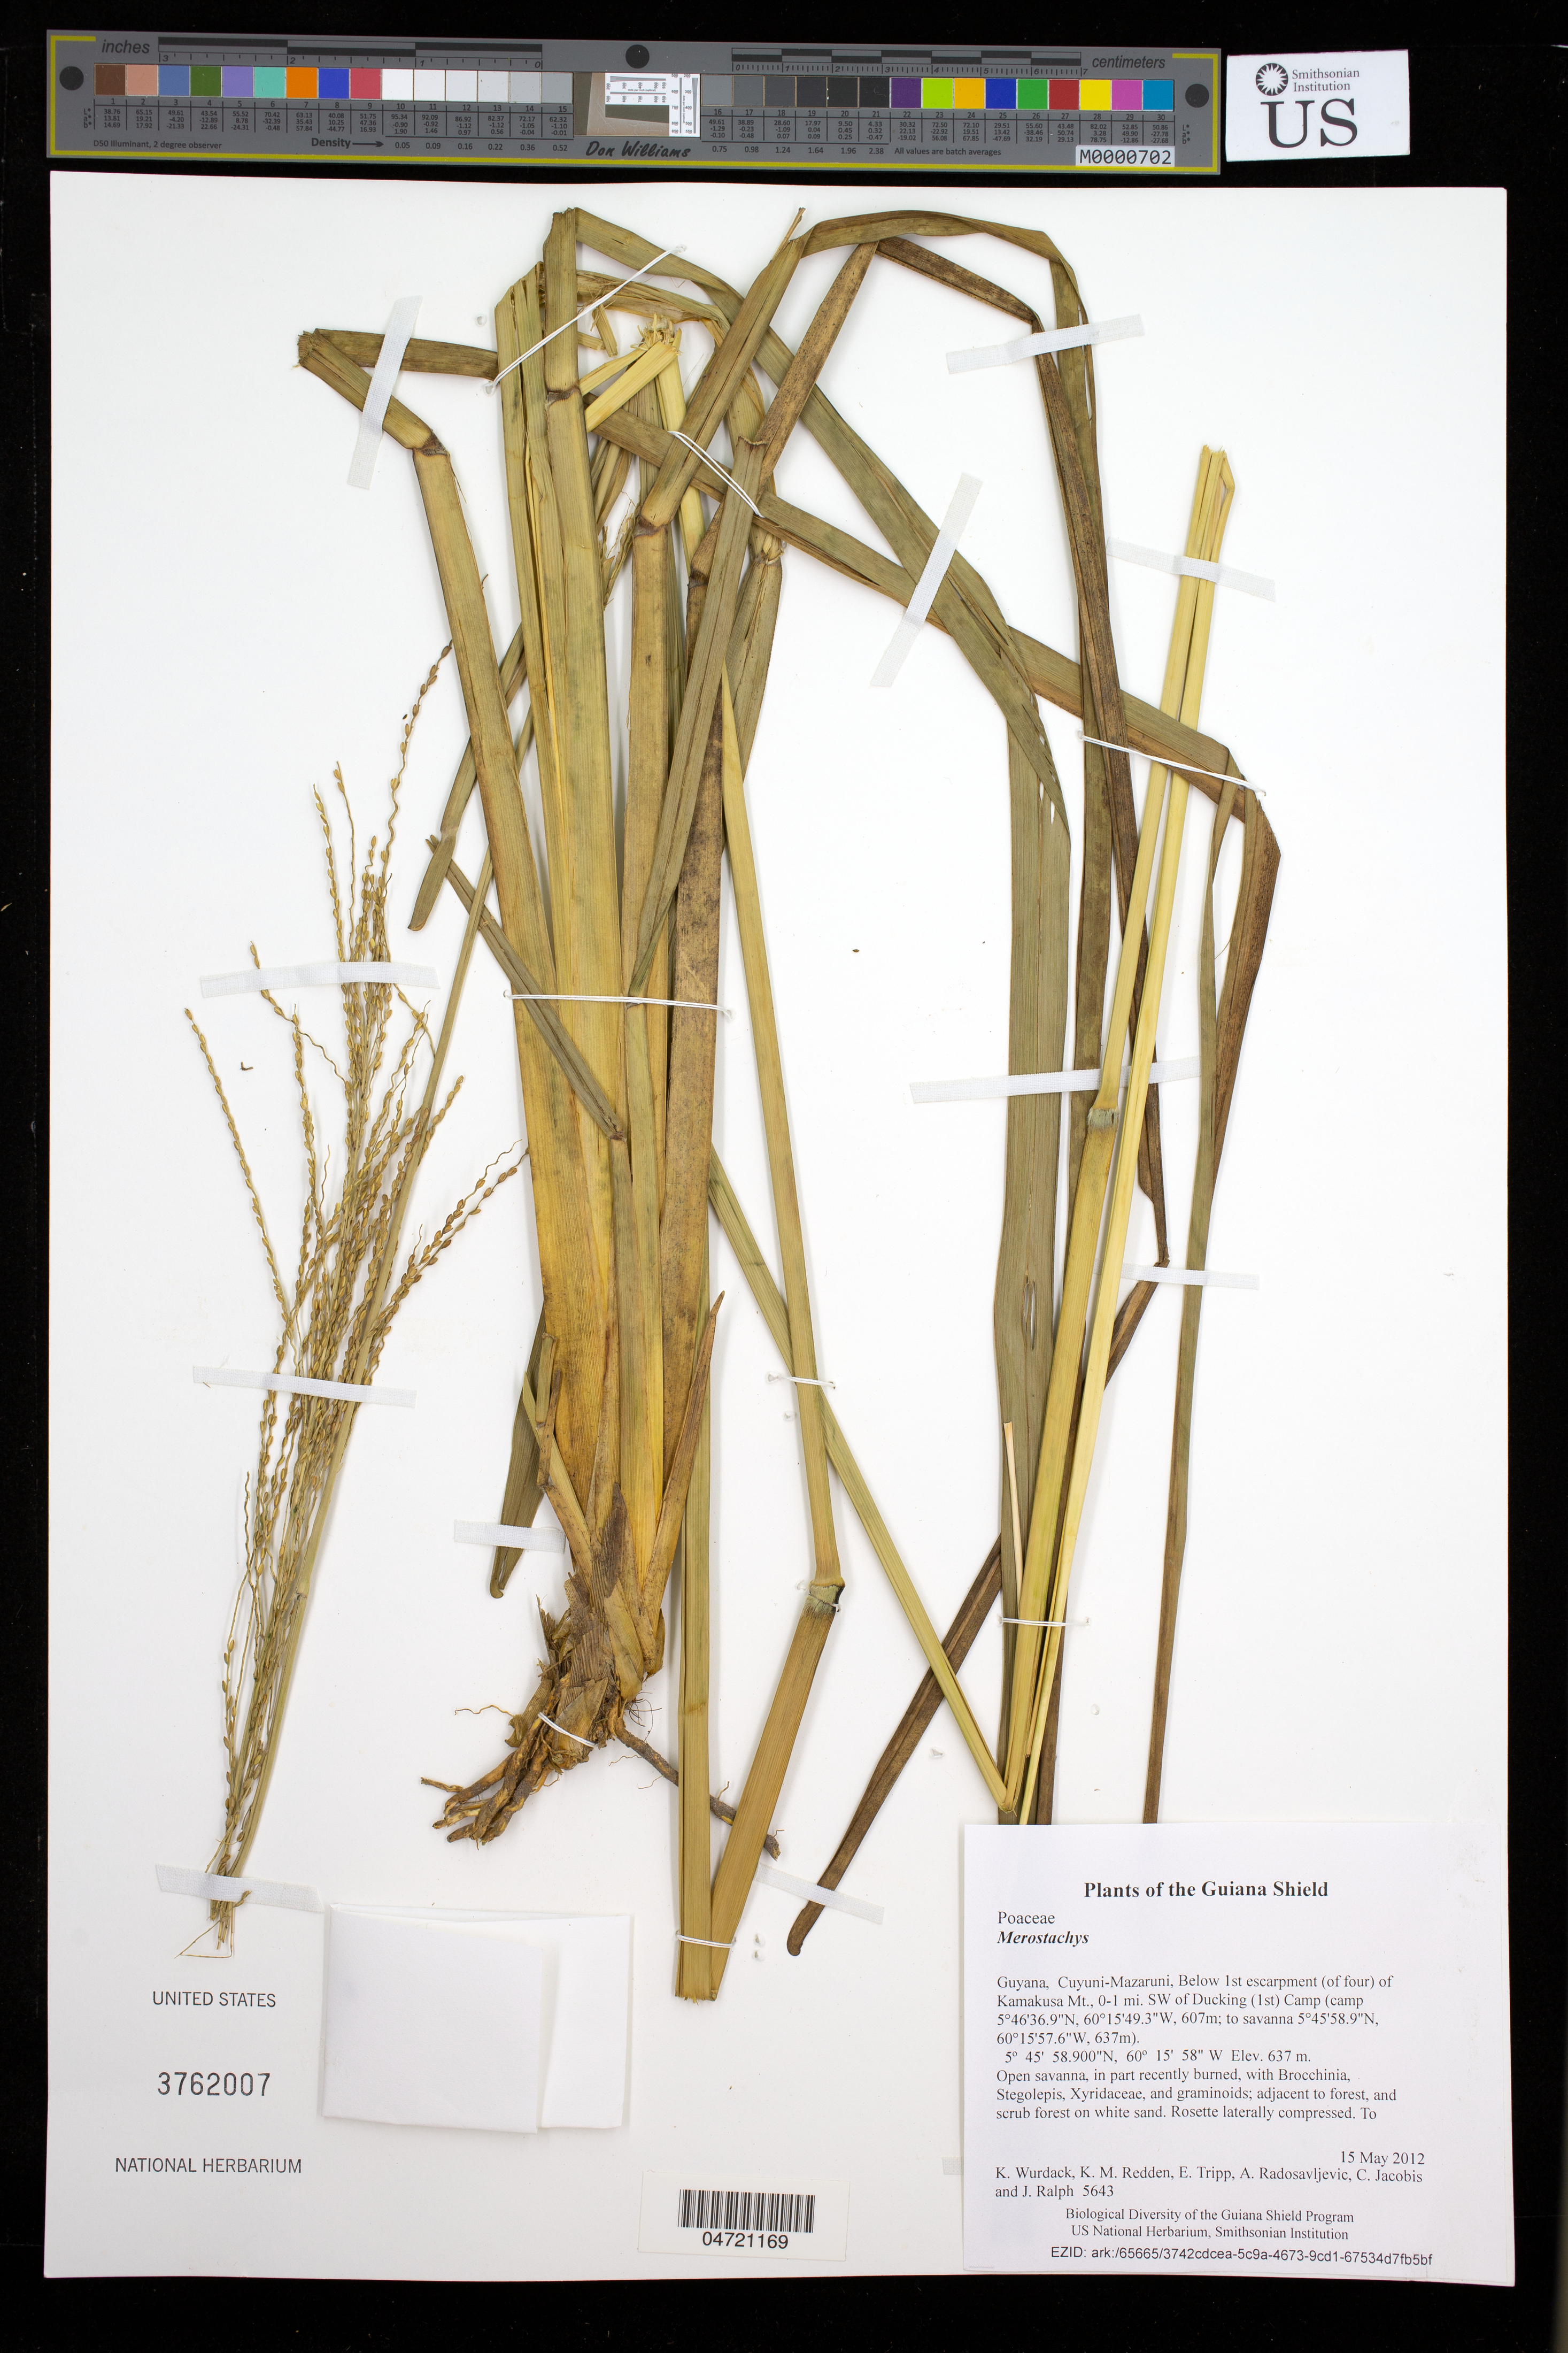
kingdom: Plantae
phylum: Tracheophyta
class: Liliopsida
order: Poales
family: Poaceae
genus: Merostachys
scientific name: Merostachys sp.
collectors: K. Wurdack, K. M. Redden, E. Tripp, A. Radosavljevic, C. Jacobis & J. Ralph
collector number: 5643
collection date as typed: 15 May 2012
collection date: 2012-05-15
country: Guyana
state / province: Cuyuni-Mazaruni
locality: Below 1st escarpment (of four) of Kamakusa Mt., 0-1 mi. SW of Ducking (1st) Camp (camp 5°46'36.9"N, 60°15'49.3"W, 607m; to savanna 5°45'58.9"N, 60°15'57.6"W, 637m)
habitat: Open savanna, in part recently burned, with Brocchinia, Stegolepis, Xyridaceae, and graminoids; adjacent to forest, and scrub forest on white sand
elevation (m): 637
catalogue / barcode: US 3762007